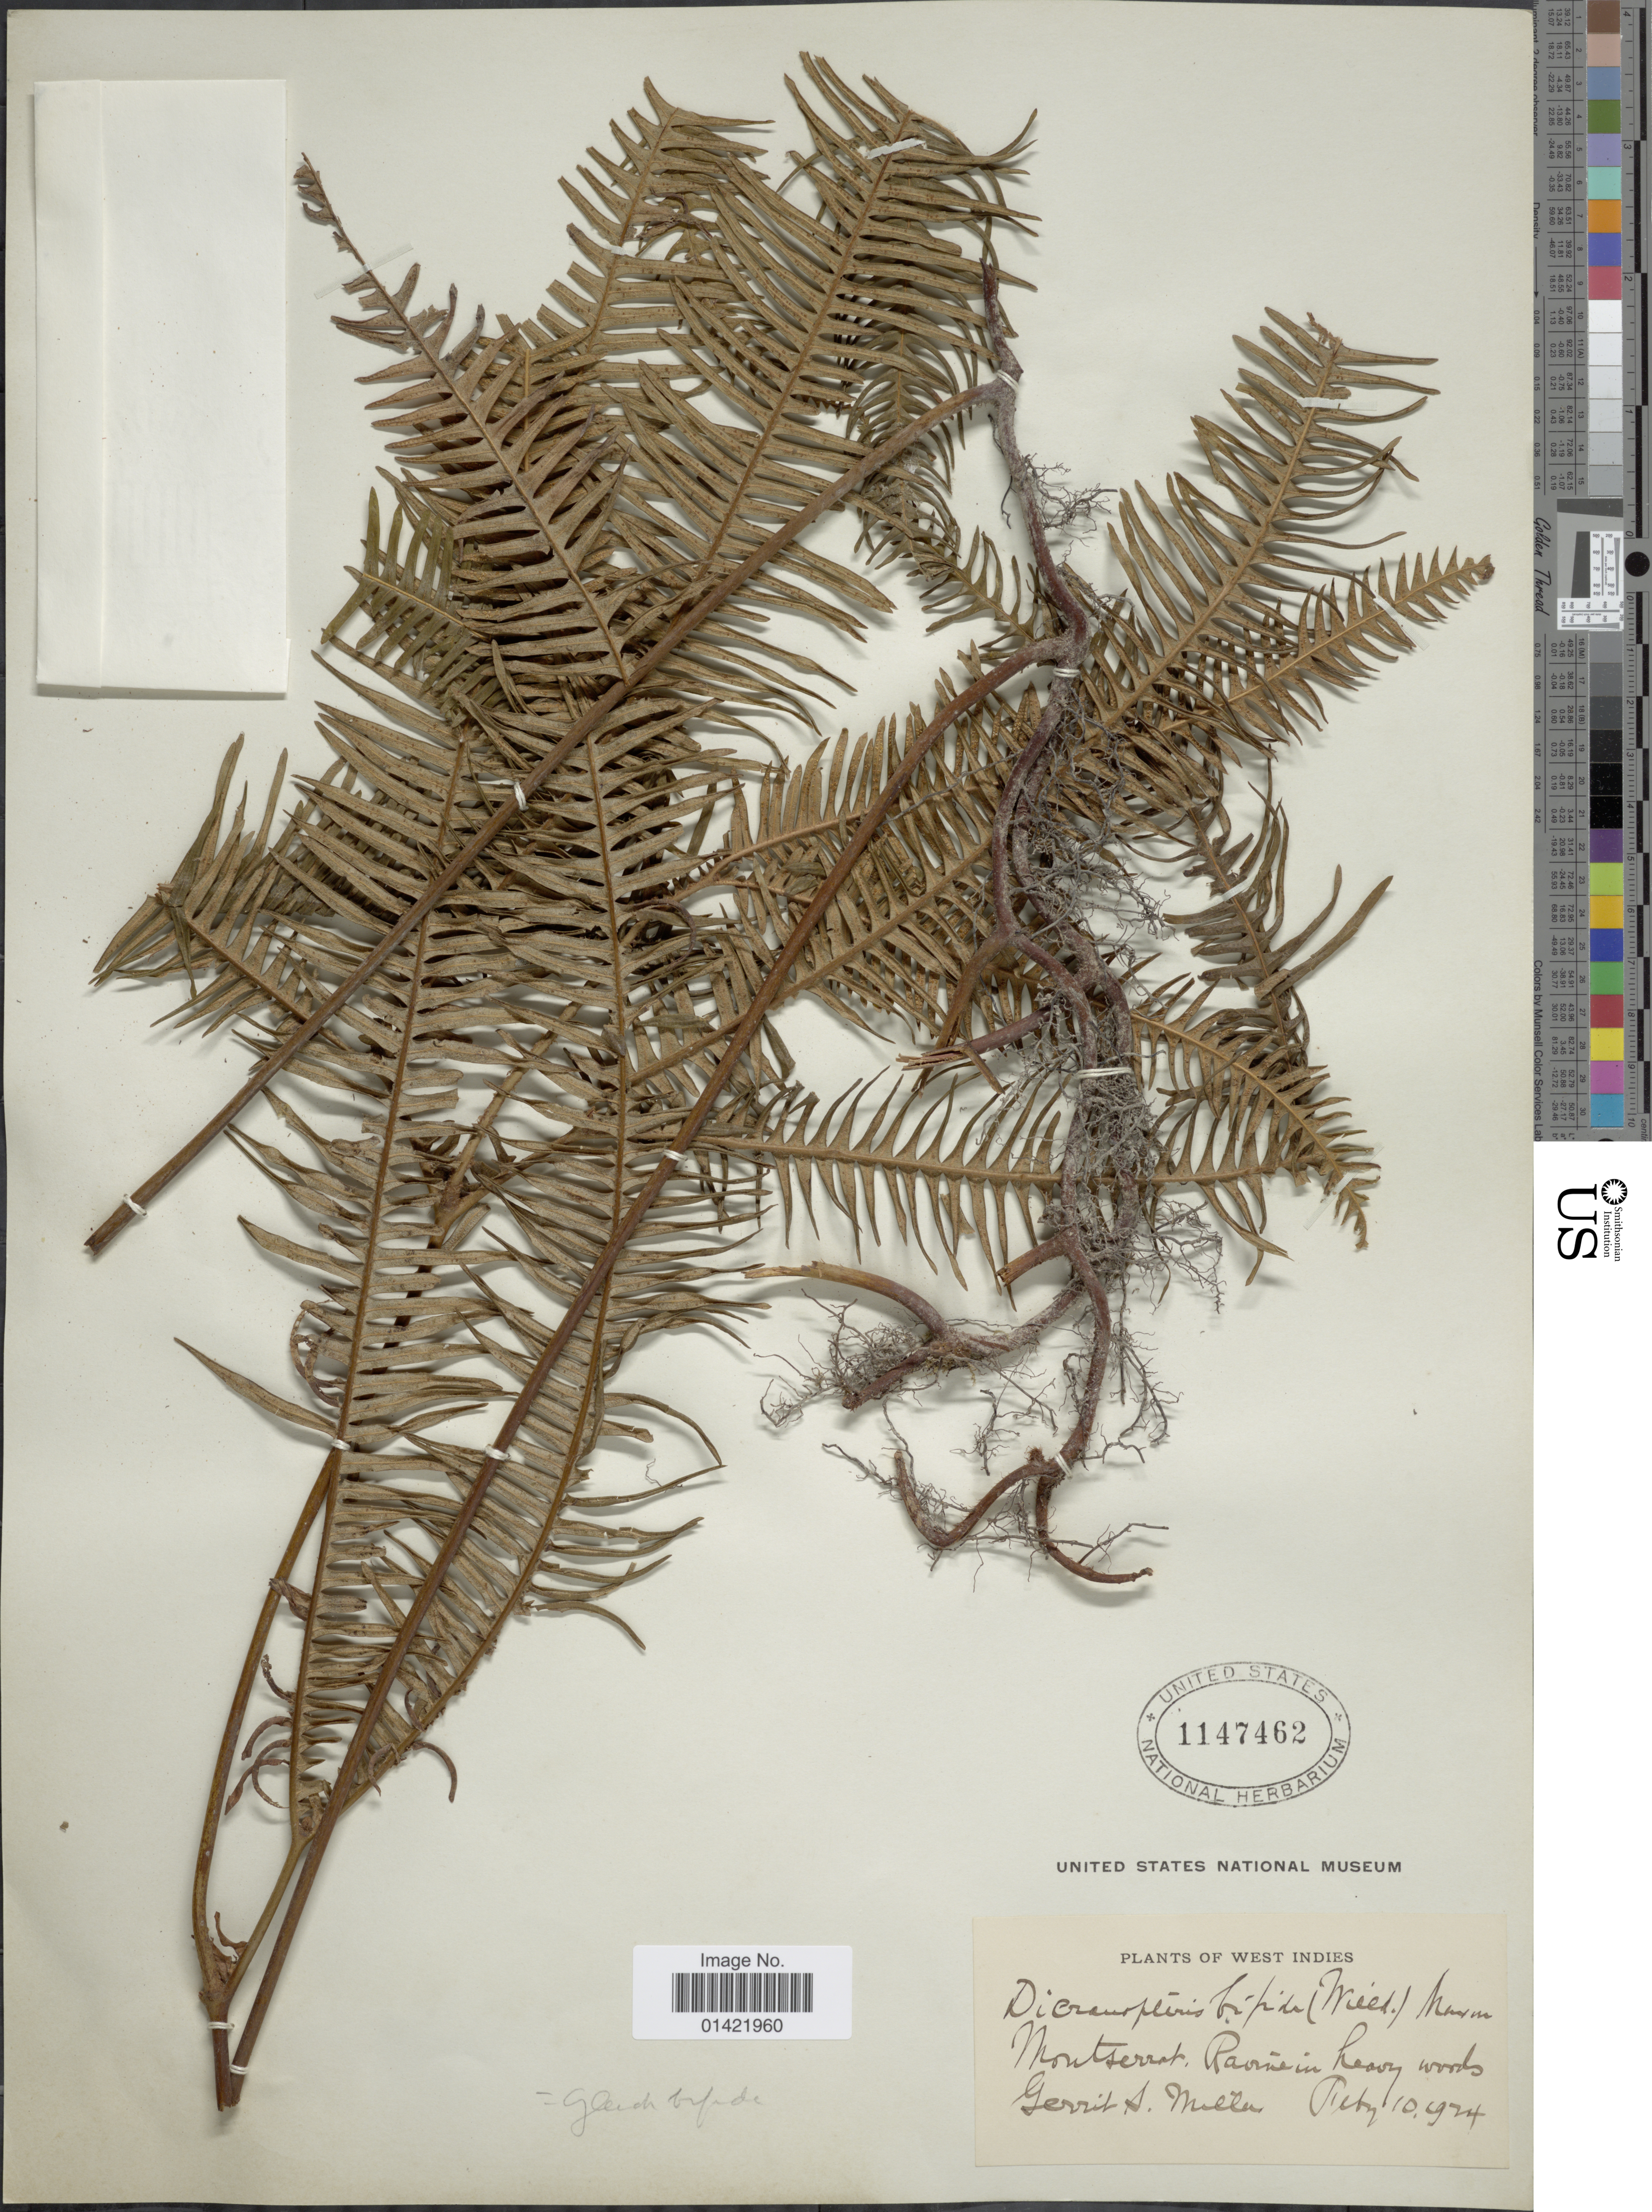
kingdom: Plantae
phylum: Tracheophyta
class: Polypodiopsida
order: Gleicheniales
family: Gleicheniaceae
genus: Sticherus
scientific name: Sticherus bifidus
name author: (Willd.) Ching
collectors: G. S. Miller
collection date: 1924-02-10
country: Montserrat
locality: West Indies.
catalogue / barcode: US 1147462